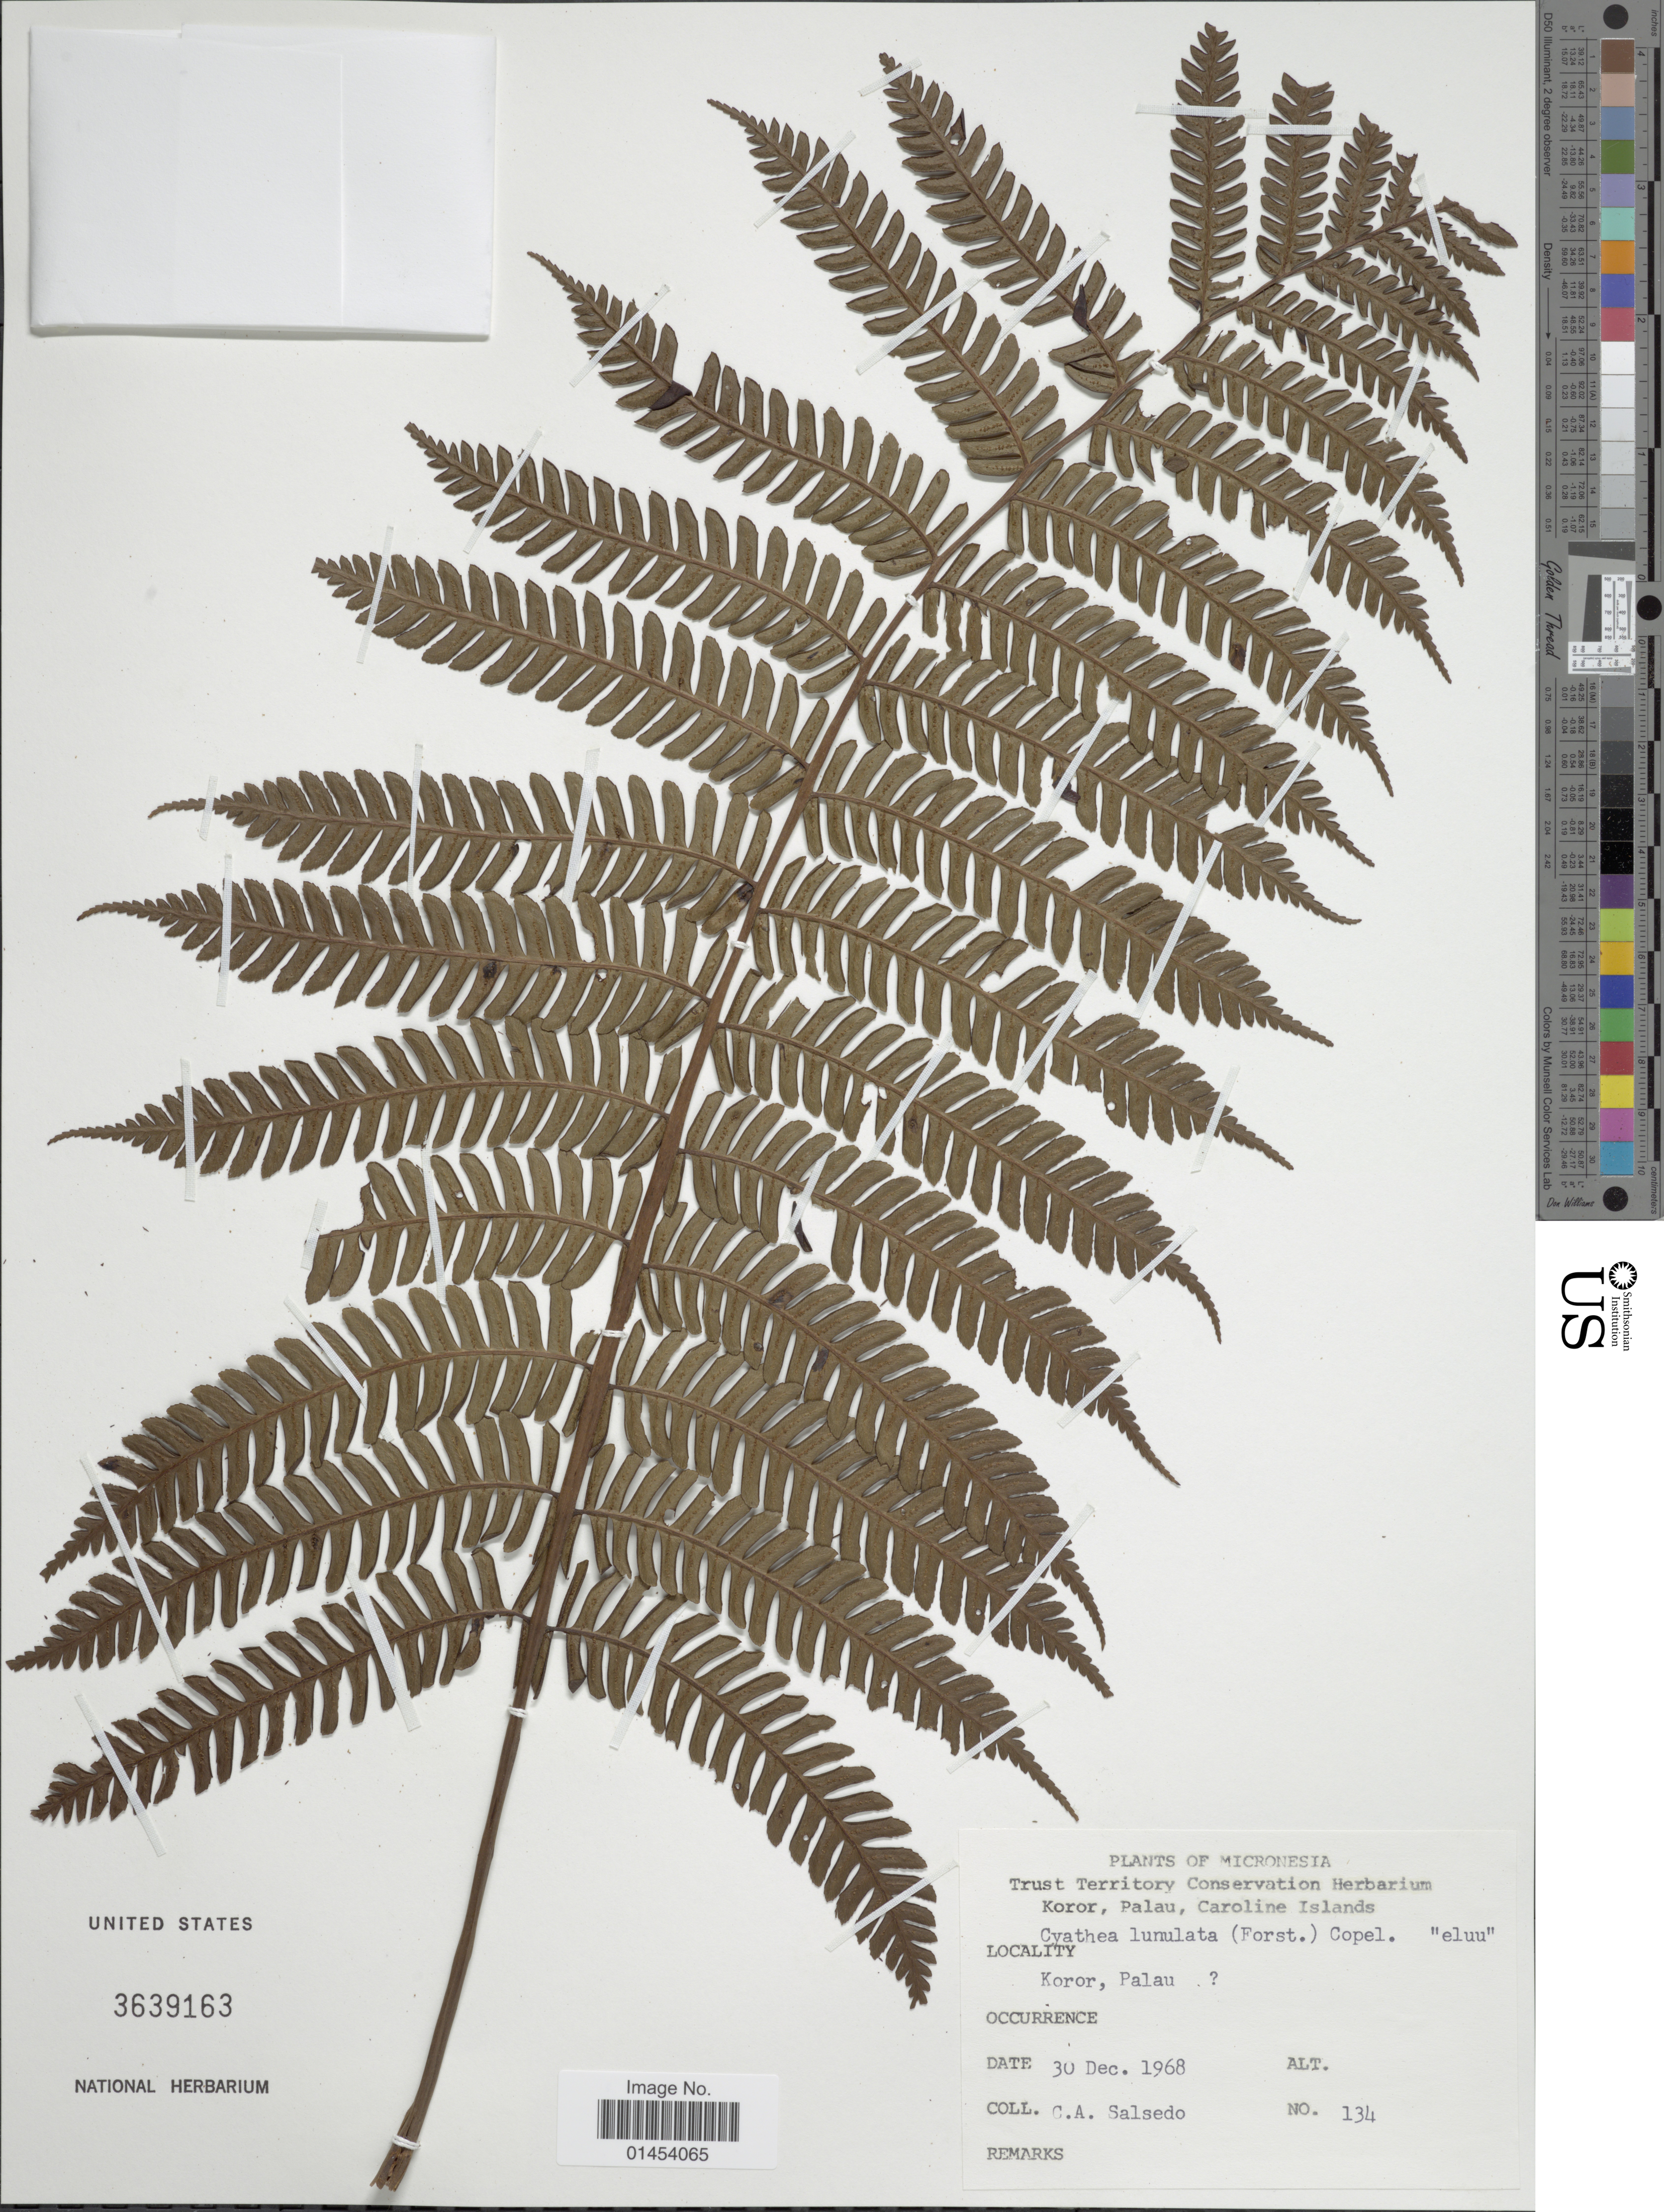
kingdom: Plantae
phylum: Tracheophyta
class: Polypodiopsida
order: Cyatheales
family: Cyatheaceae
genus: Cyathea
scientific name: Cyathea lunulata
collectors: C.A. Salsedo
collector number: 134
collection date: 1968-12-30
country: Palau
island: Oreor [Koror]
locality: Palau, Caroline Islands.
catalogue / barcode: US 3639163